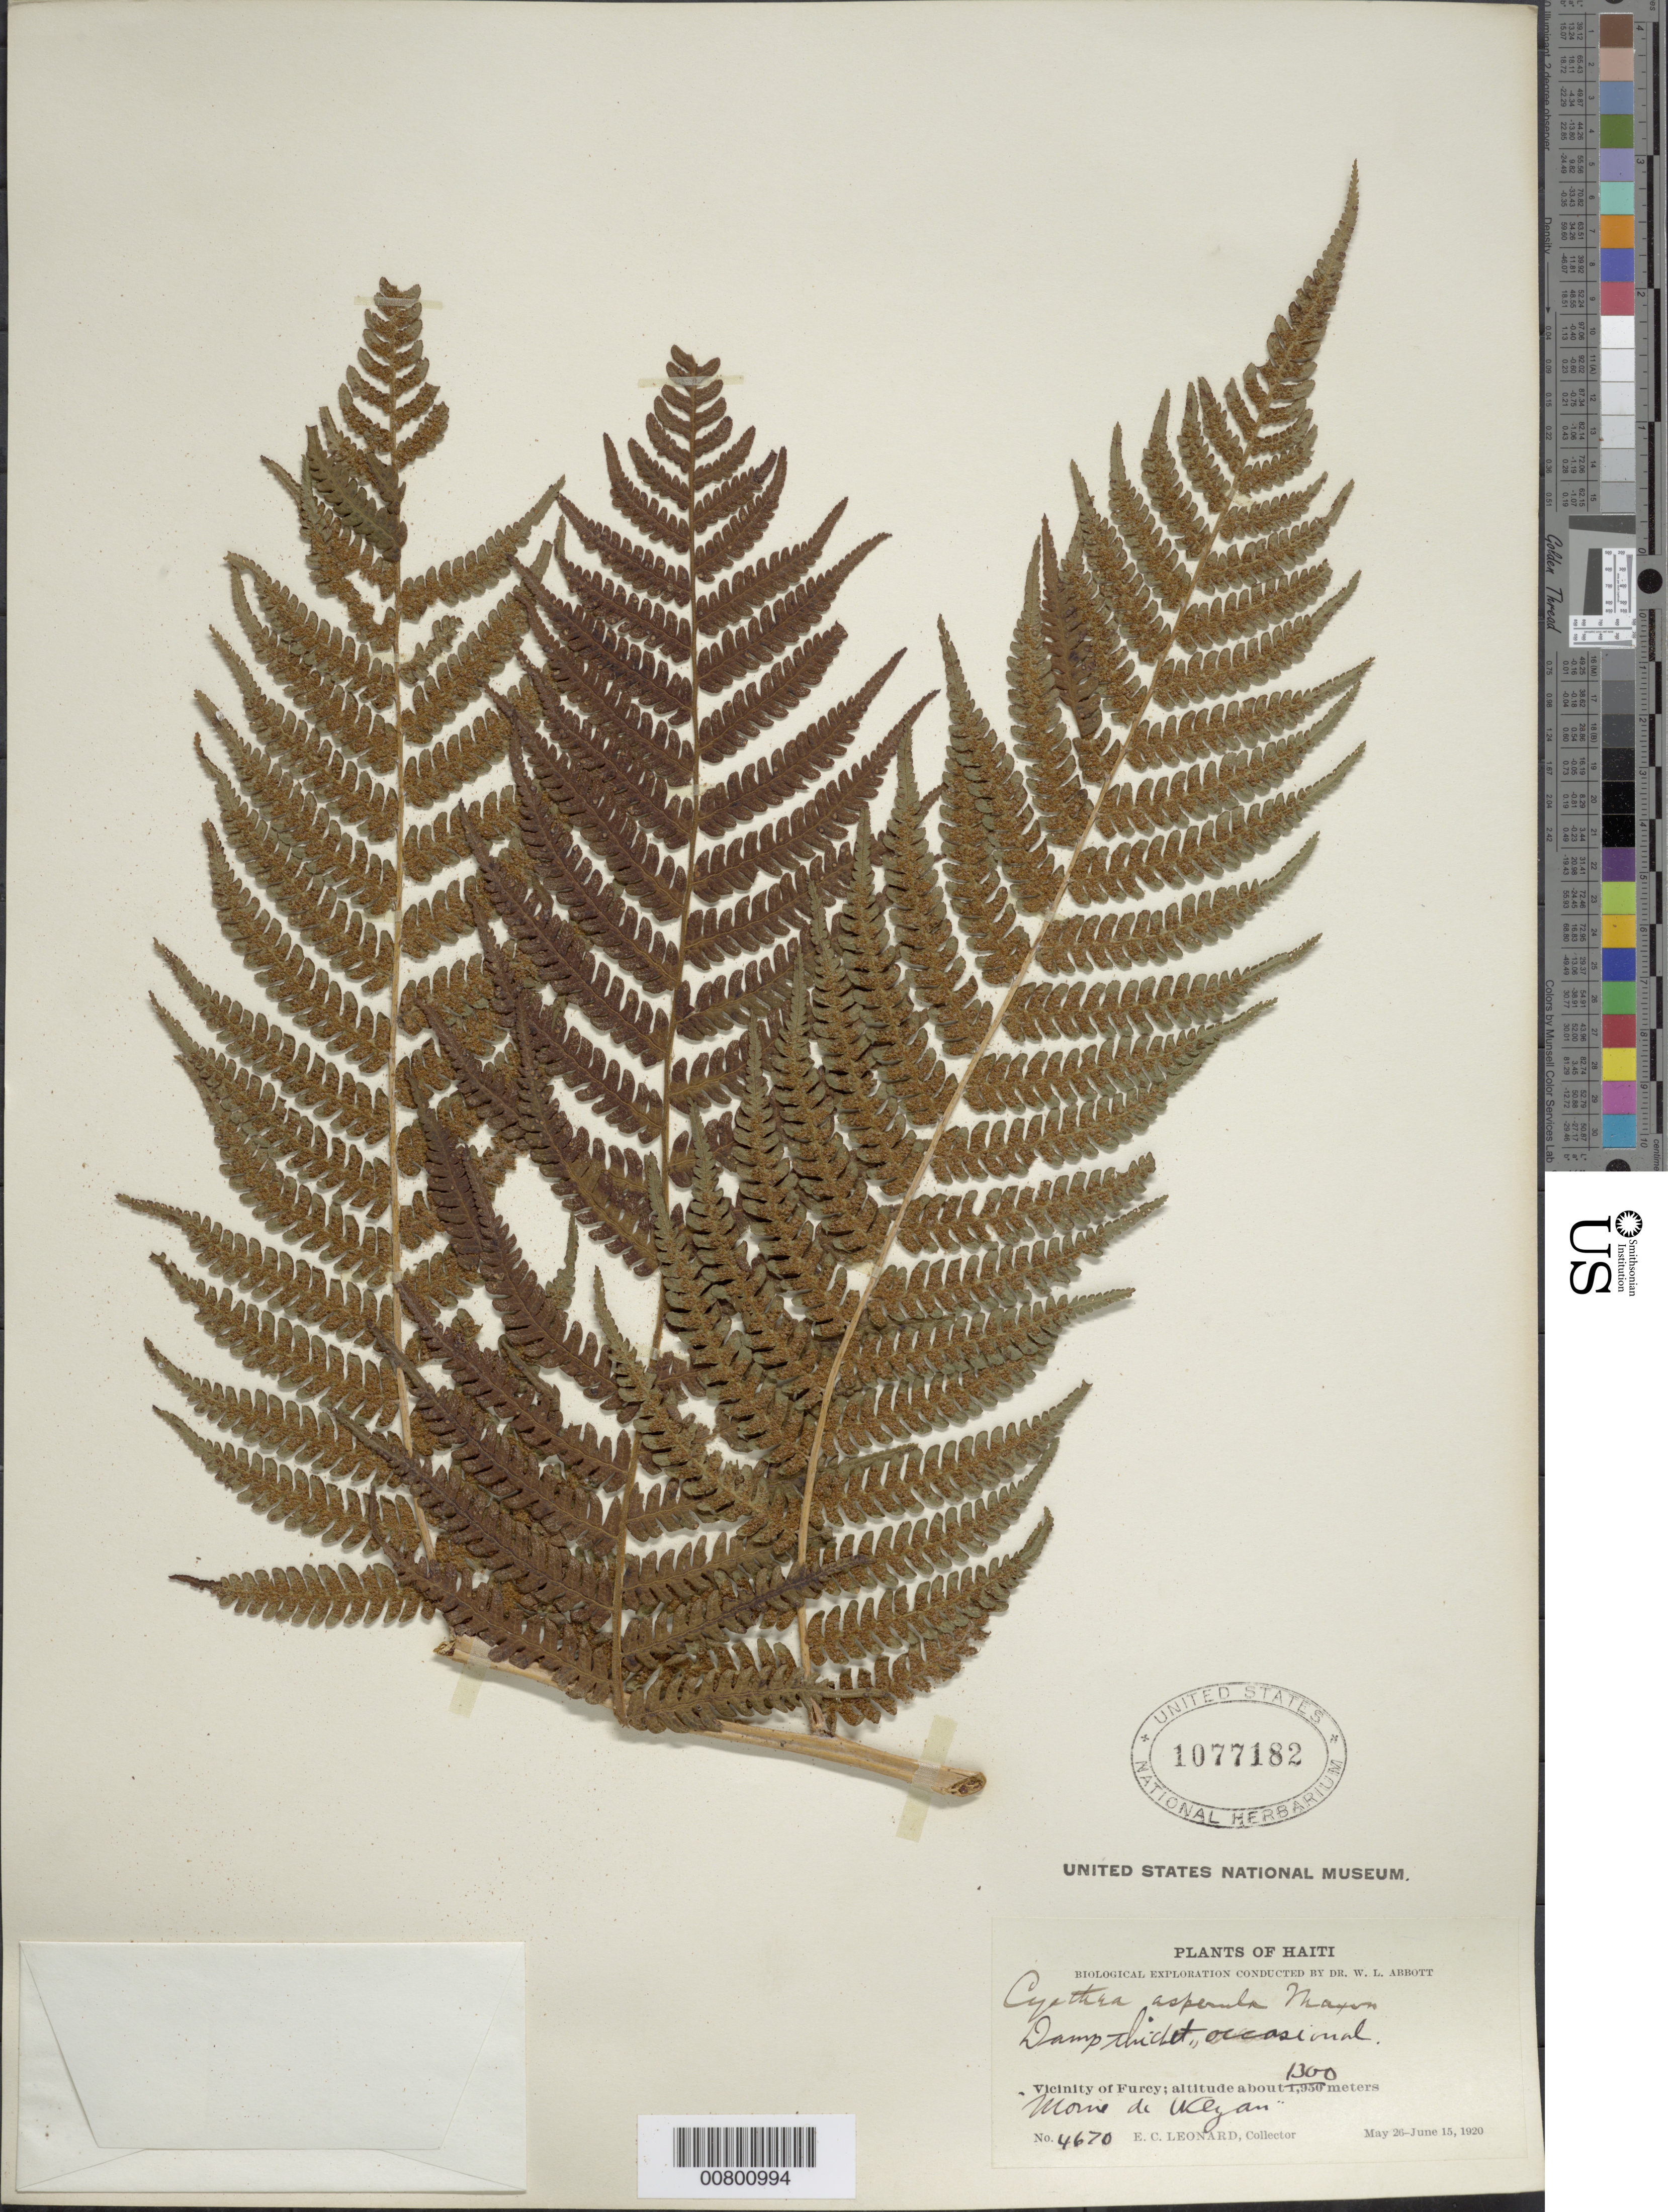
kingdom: Plantae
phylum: Tracheophyta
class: Polypodiopsida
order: Cyatheales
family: Cyatheaceae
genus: Cyathea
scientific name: Cyathea furfuracea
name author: Christ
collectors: E. C. Leonard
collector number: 4670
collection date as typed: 26 May 1920 to 15 Jun 1920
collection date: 1920-05-26/1920-06-15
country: Haiti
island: Hispaniola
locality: Furcy vicinity, Morne de Weyan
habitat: Damp thicket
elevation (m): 1300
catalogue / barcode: US 1077182